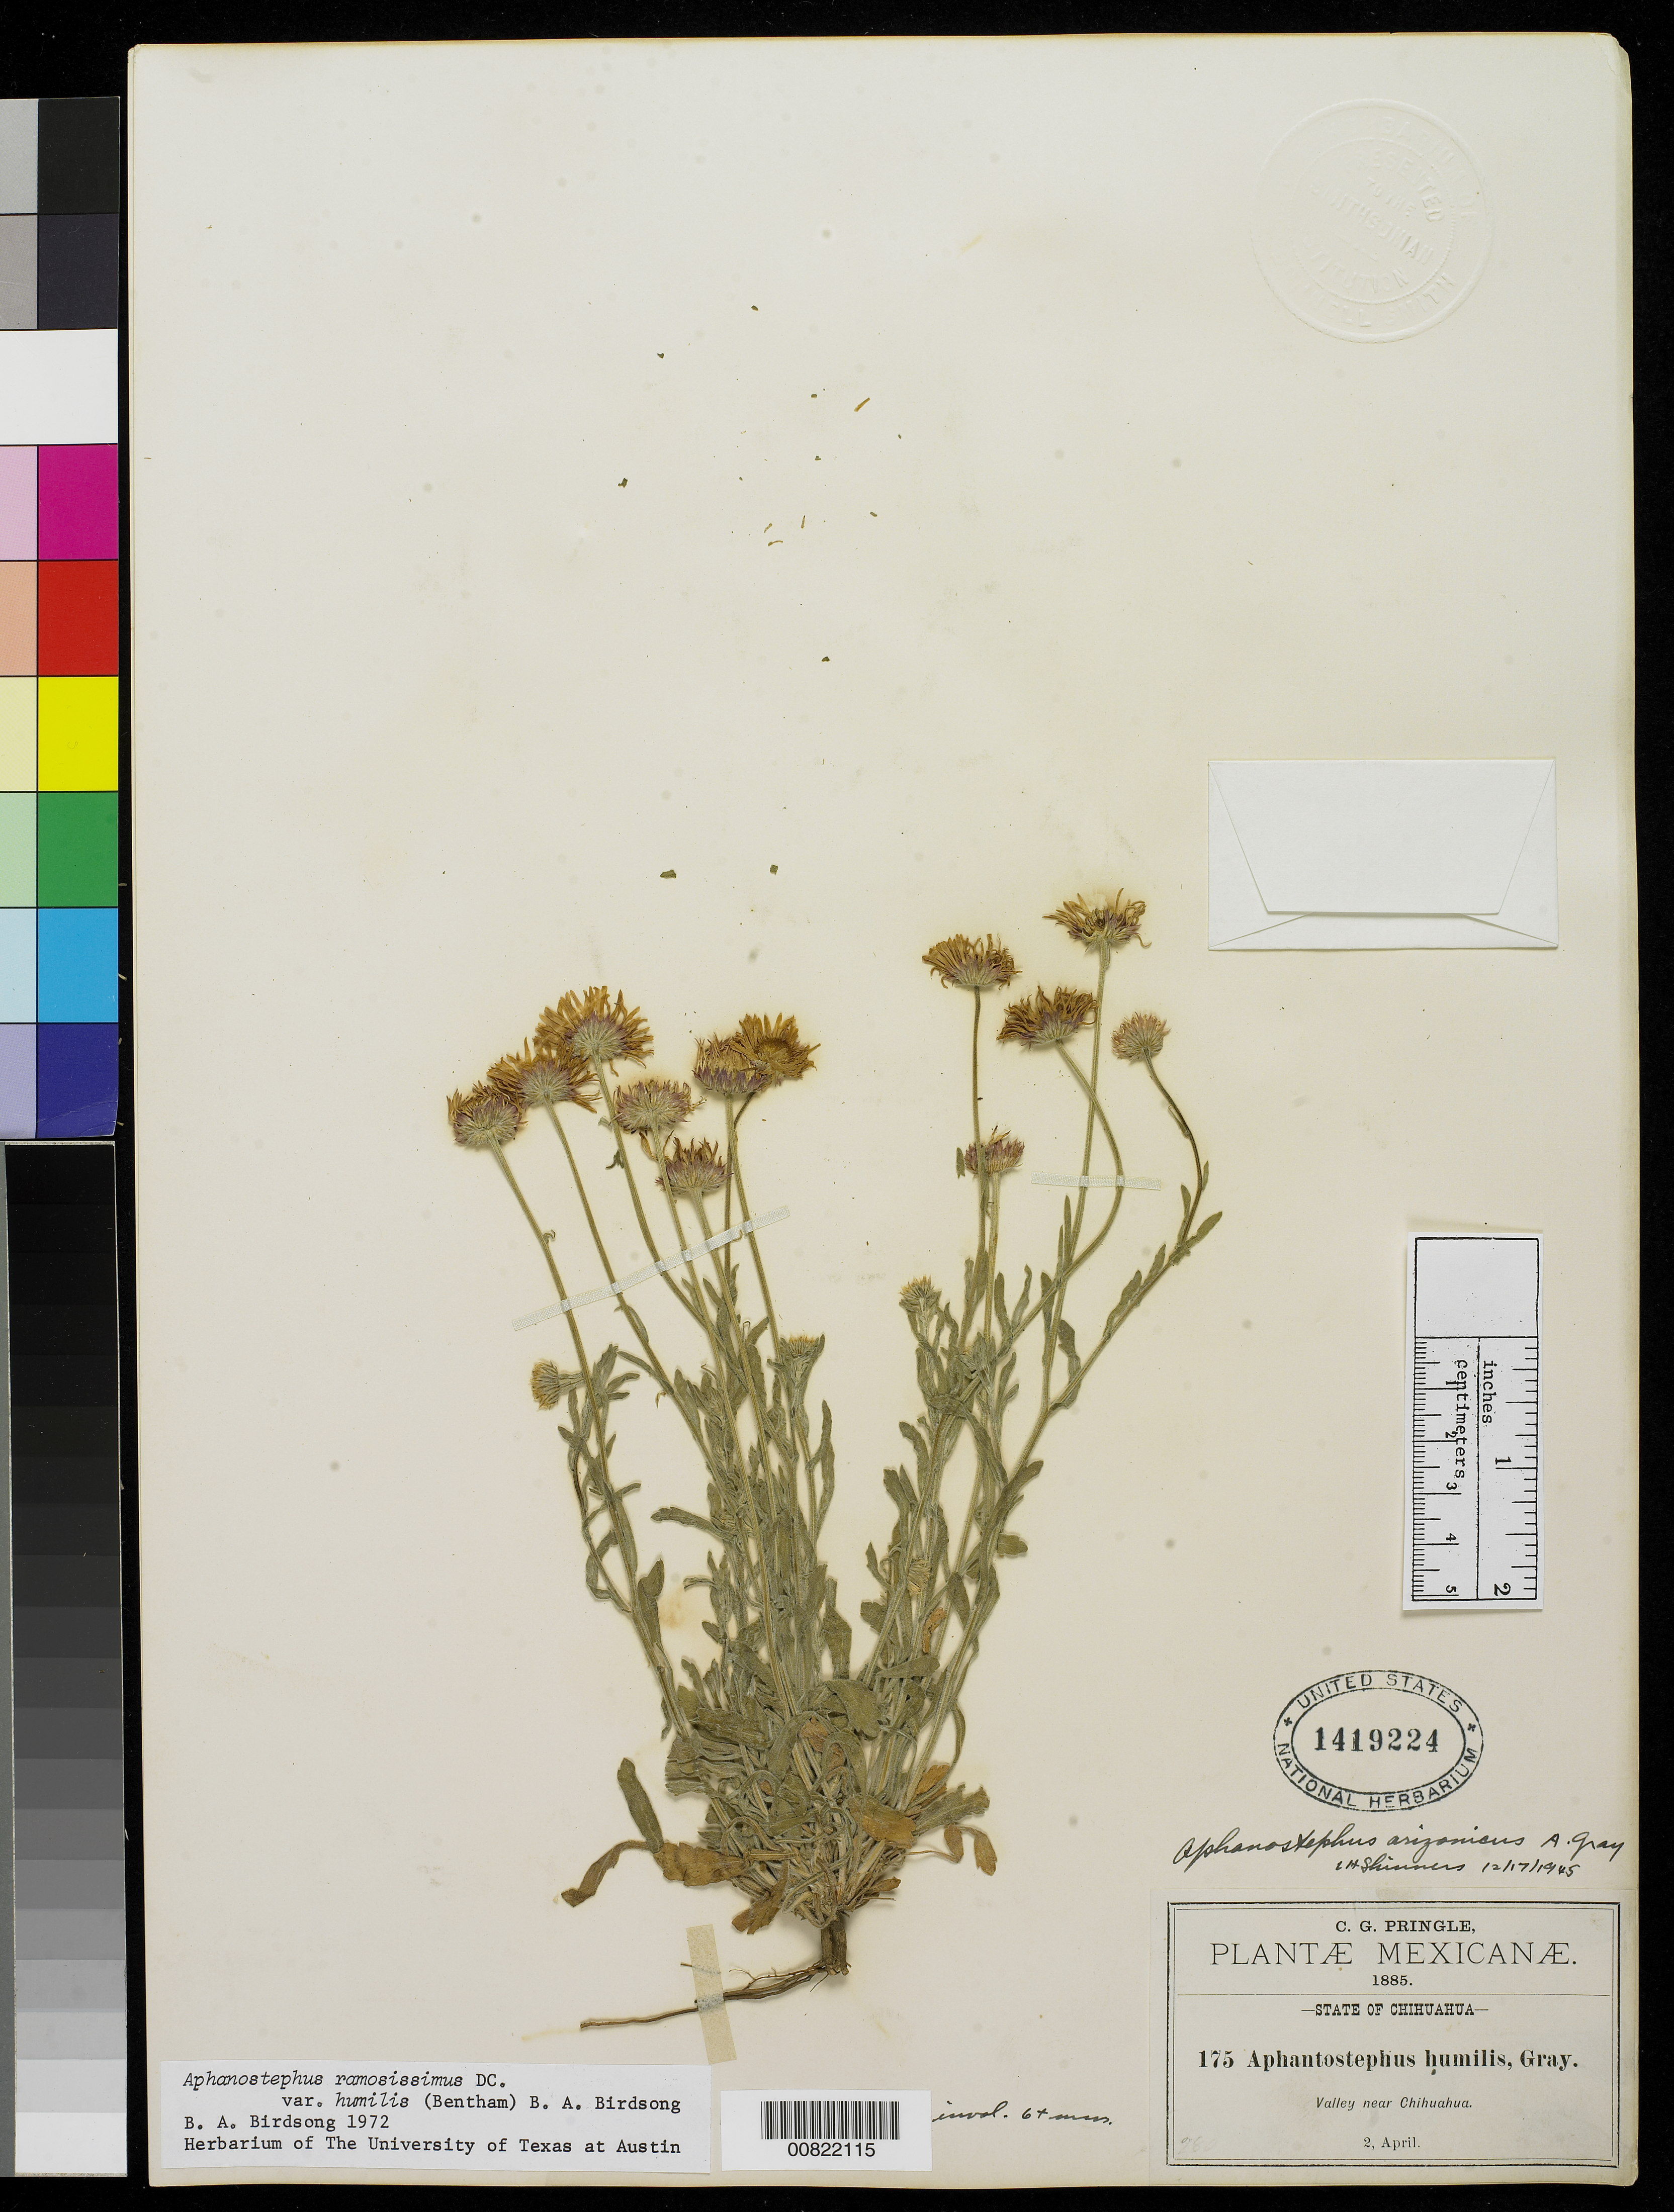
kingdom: Plantae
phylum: Tracheophyta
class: Magnoliopsida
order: Asterales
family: Asteraceae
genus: Aphanostephus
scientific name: Aphanostephus ramosissimus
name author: DC.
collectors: C. G. Pringle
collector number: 175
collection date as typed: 02 Apr 1885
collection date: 1885-04-02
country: Mexico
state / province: Chihuahua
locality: Valley near Chihuahua.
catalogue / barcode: US 1419224